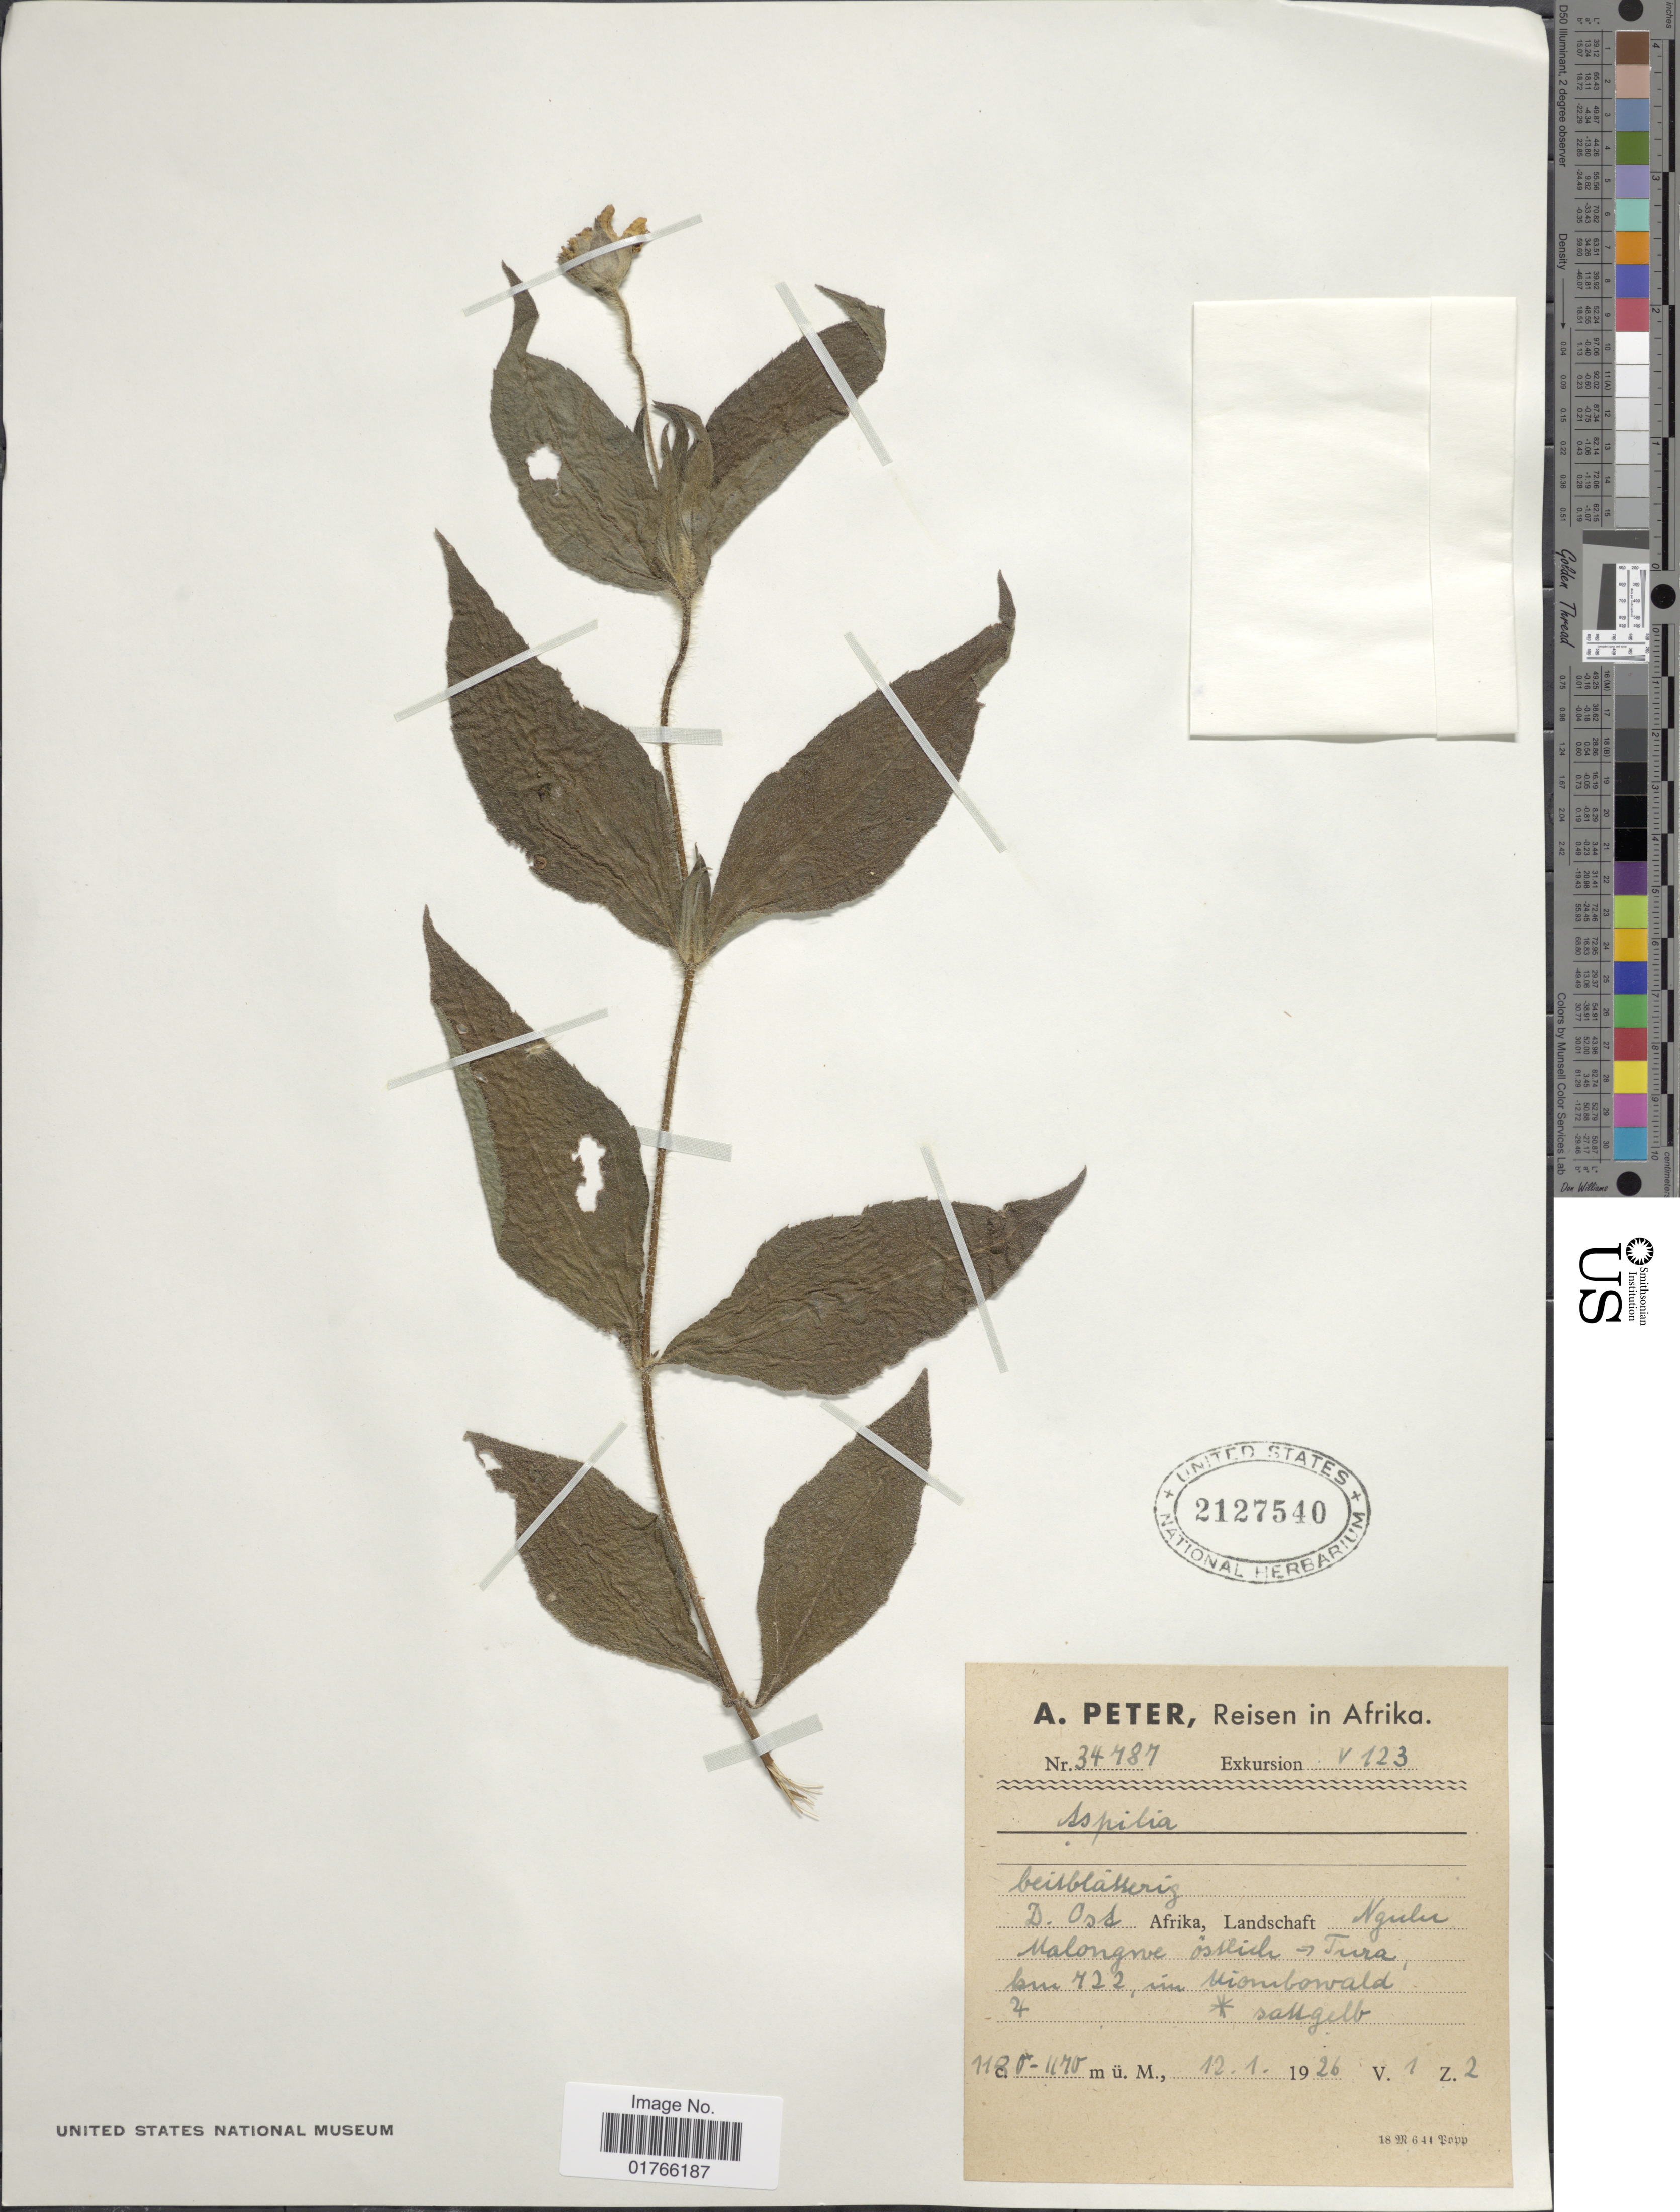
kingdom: Plantae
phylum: Tracheophyta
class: Magnoliopsida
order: Asterales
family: Asteraceae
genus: Aspilia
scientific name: Aspilia sp.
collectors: A. Peter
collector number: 34787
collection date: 1926-01-12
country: Tanzania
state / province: Tabora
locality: D-Ost Afrika, Ngulu, Malongroe osteich, Tura km 722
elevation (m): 1100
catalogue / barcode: US 2127540